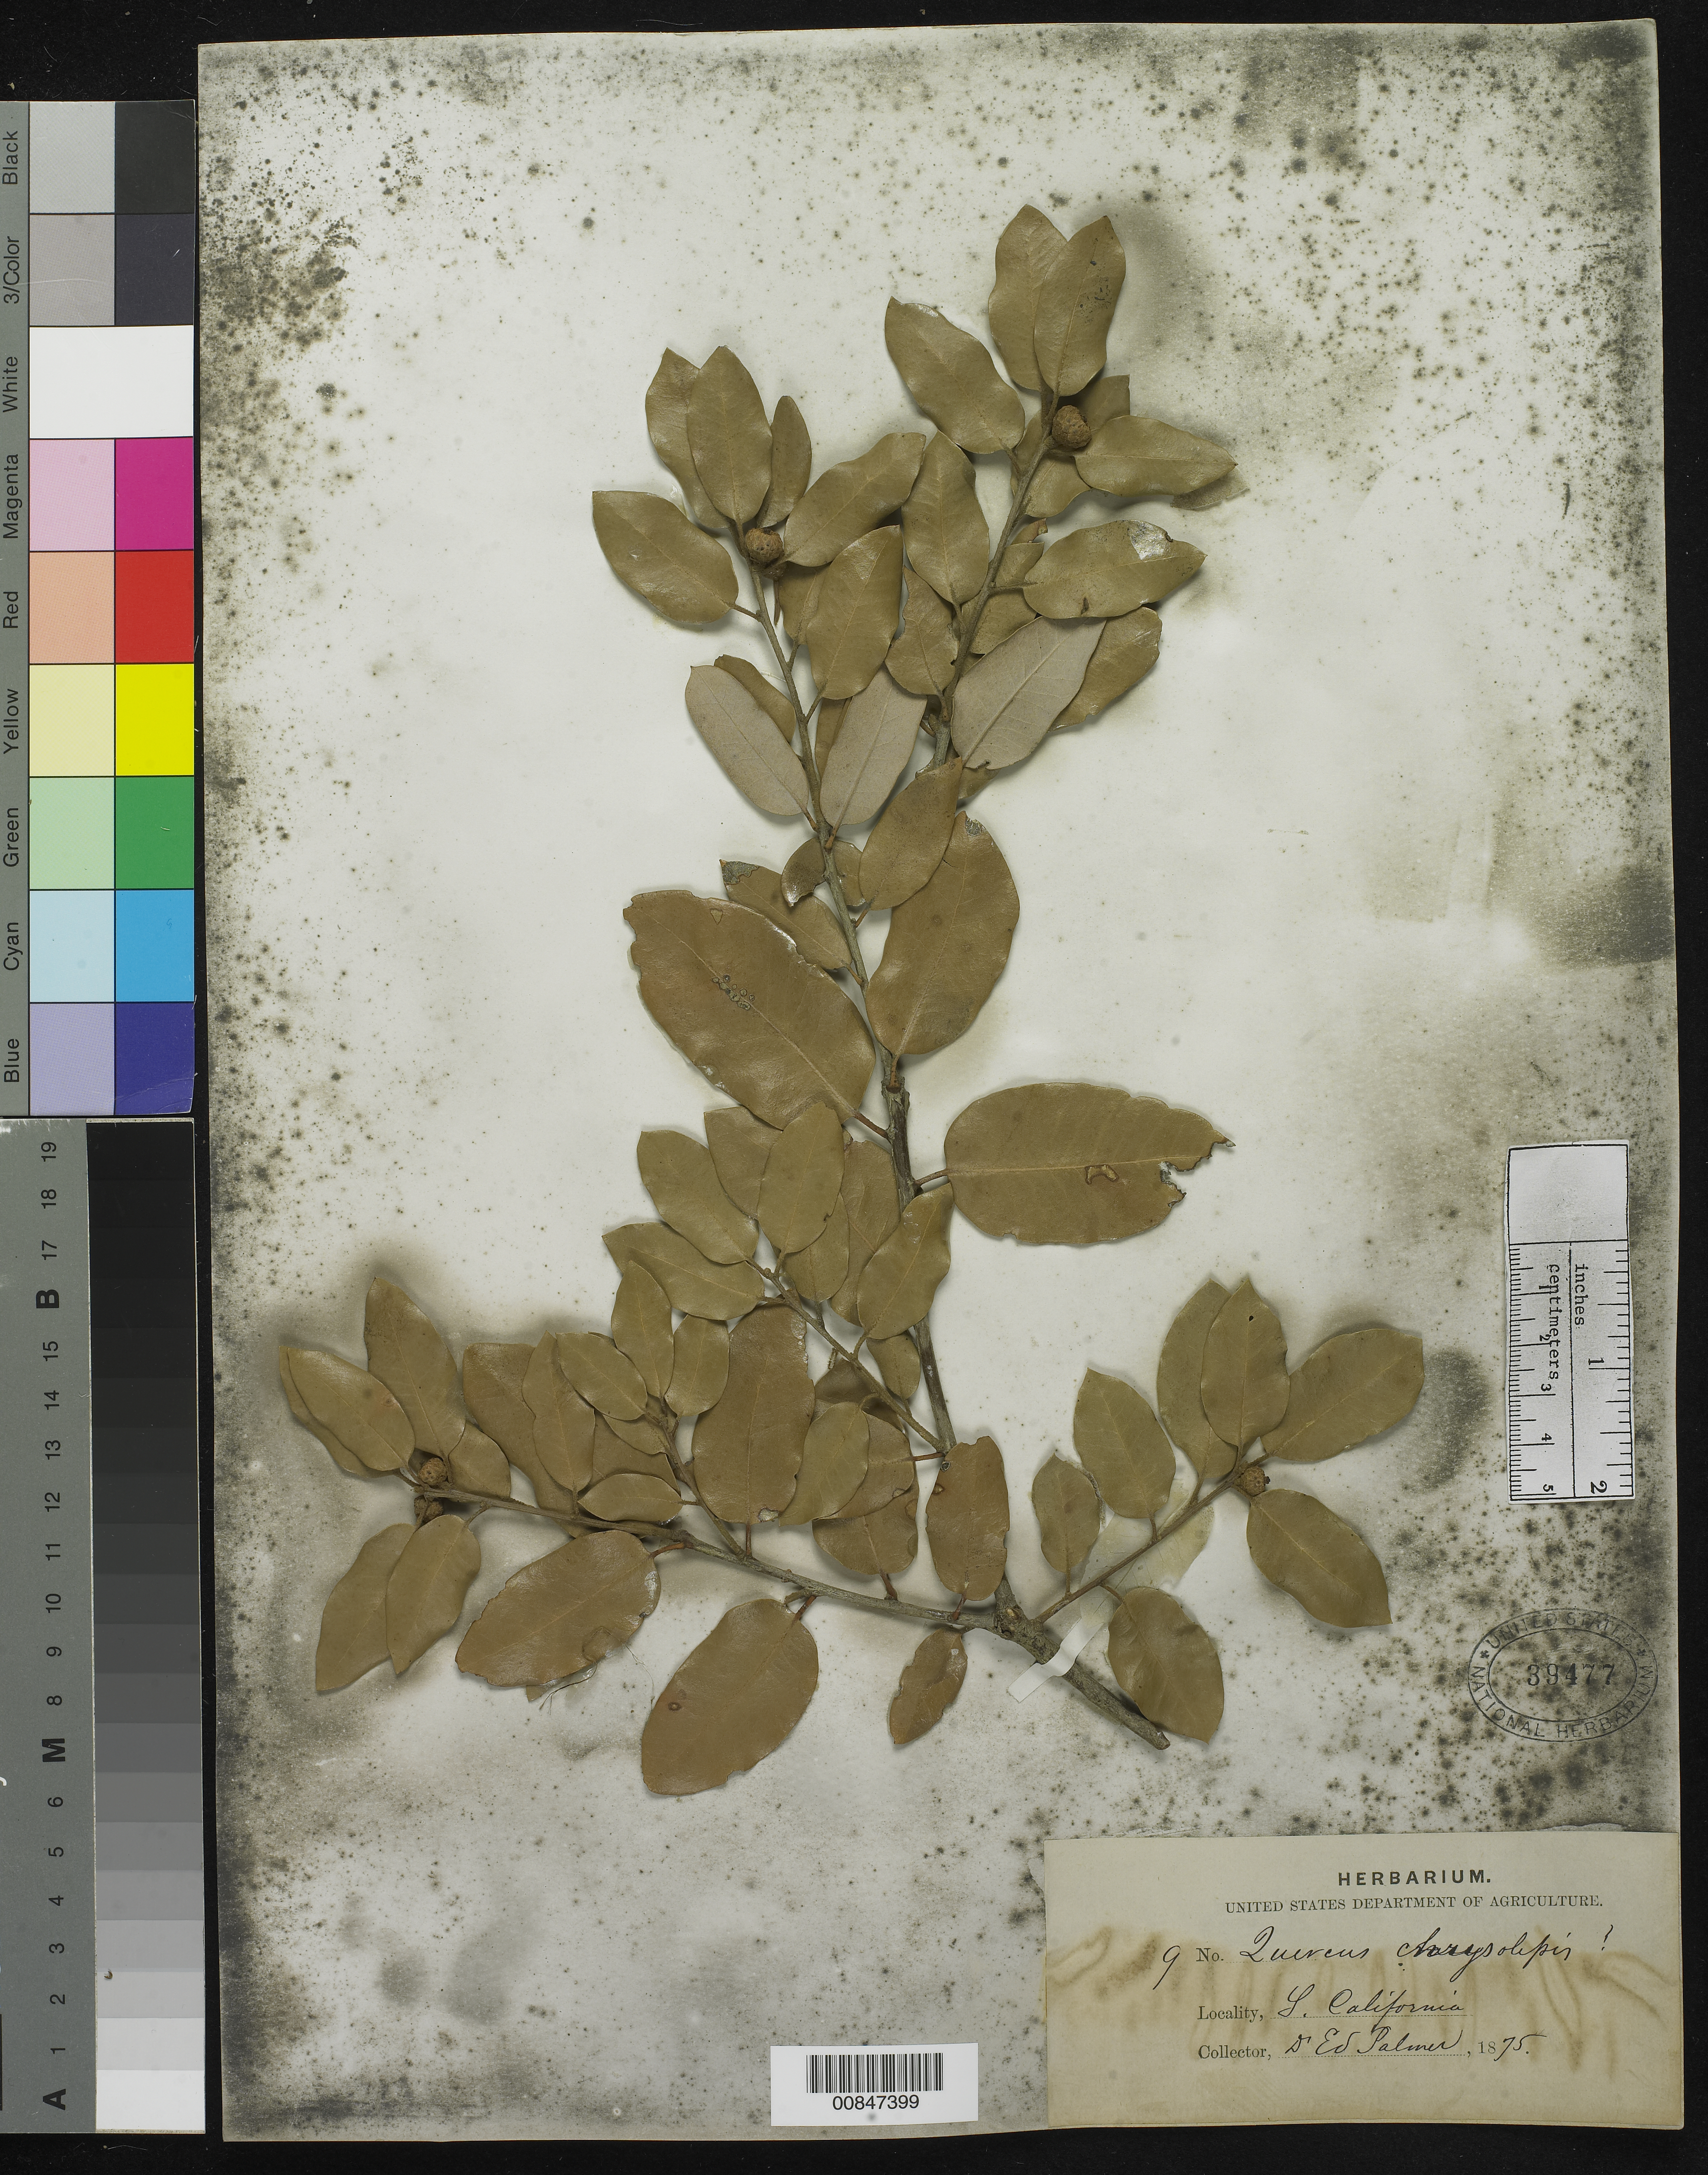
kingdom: Plantae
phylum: Tracheophyta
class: Magnoliopsida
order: Fagales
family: Fagaceae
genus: Quercus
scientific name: Quercus chrysolepis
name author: Liebm.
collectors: E. Palmer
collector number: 9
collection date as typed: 1875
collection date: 1875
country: United States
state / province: California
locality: S. California.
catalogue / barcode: US 39477